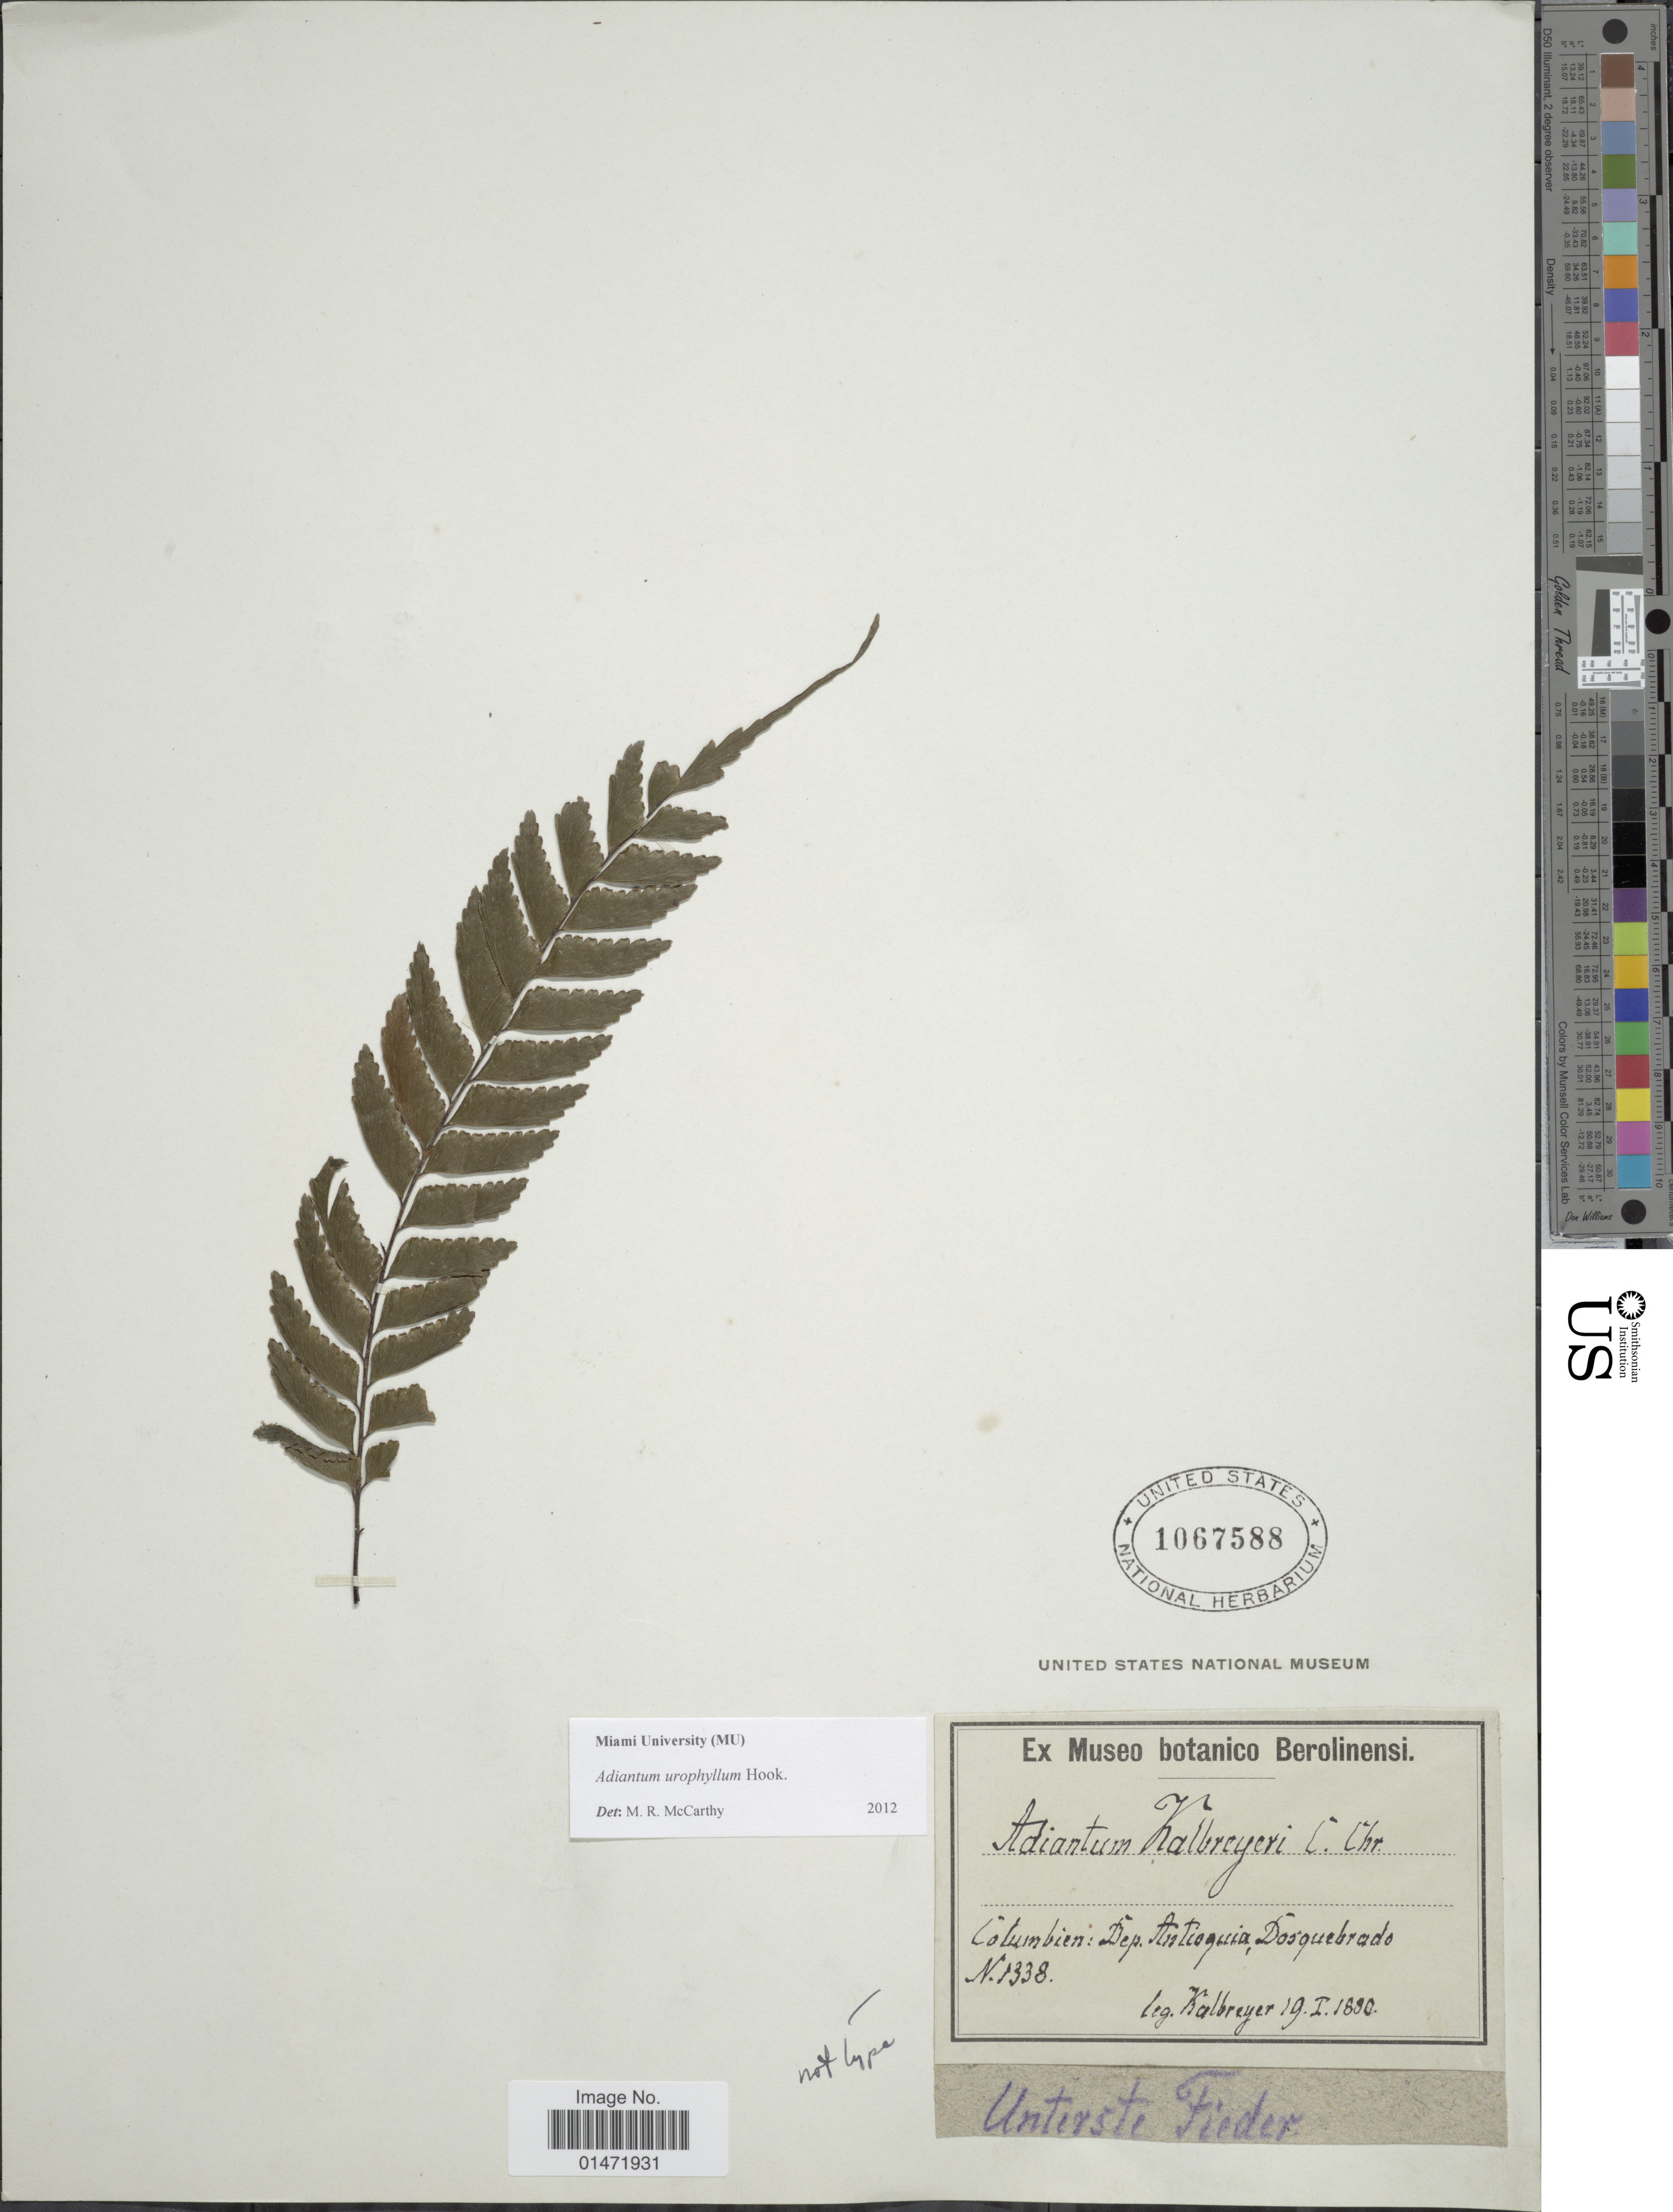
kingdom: Plantae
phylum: Tracheophyta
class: Polypodiopsida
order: Polypodiales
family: Pteridaceae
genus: Adiantum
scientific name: Adiantum urophyllum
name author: Hook.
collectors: Kulbreyer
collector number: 1338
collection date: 1800-01-19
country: Colombia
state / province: Antioquia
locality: Dosquebrado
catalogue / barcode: US 1067588